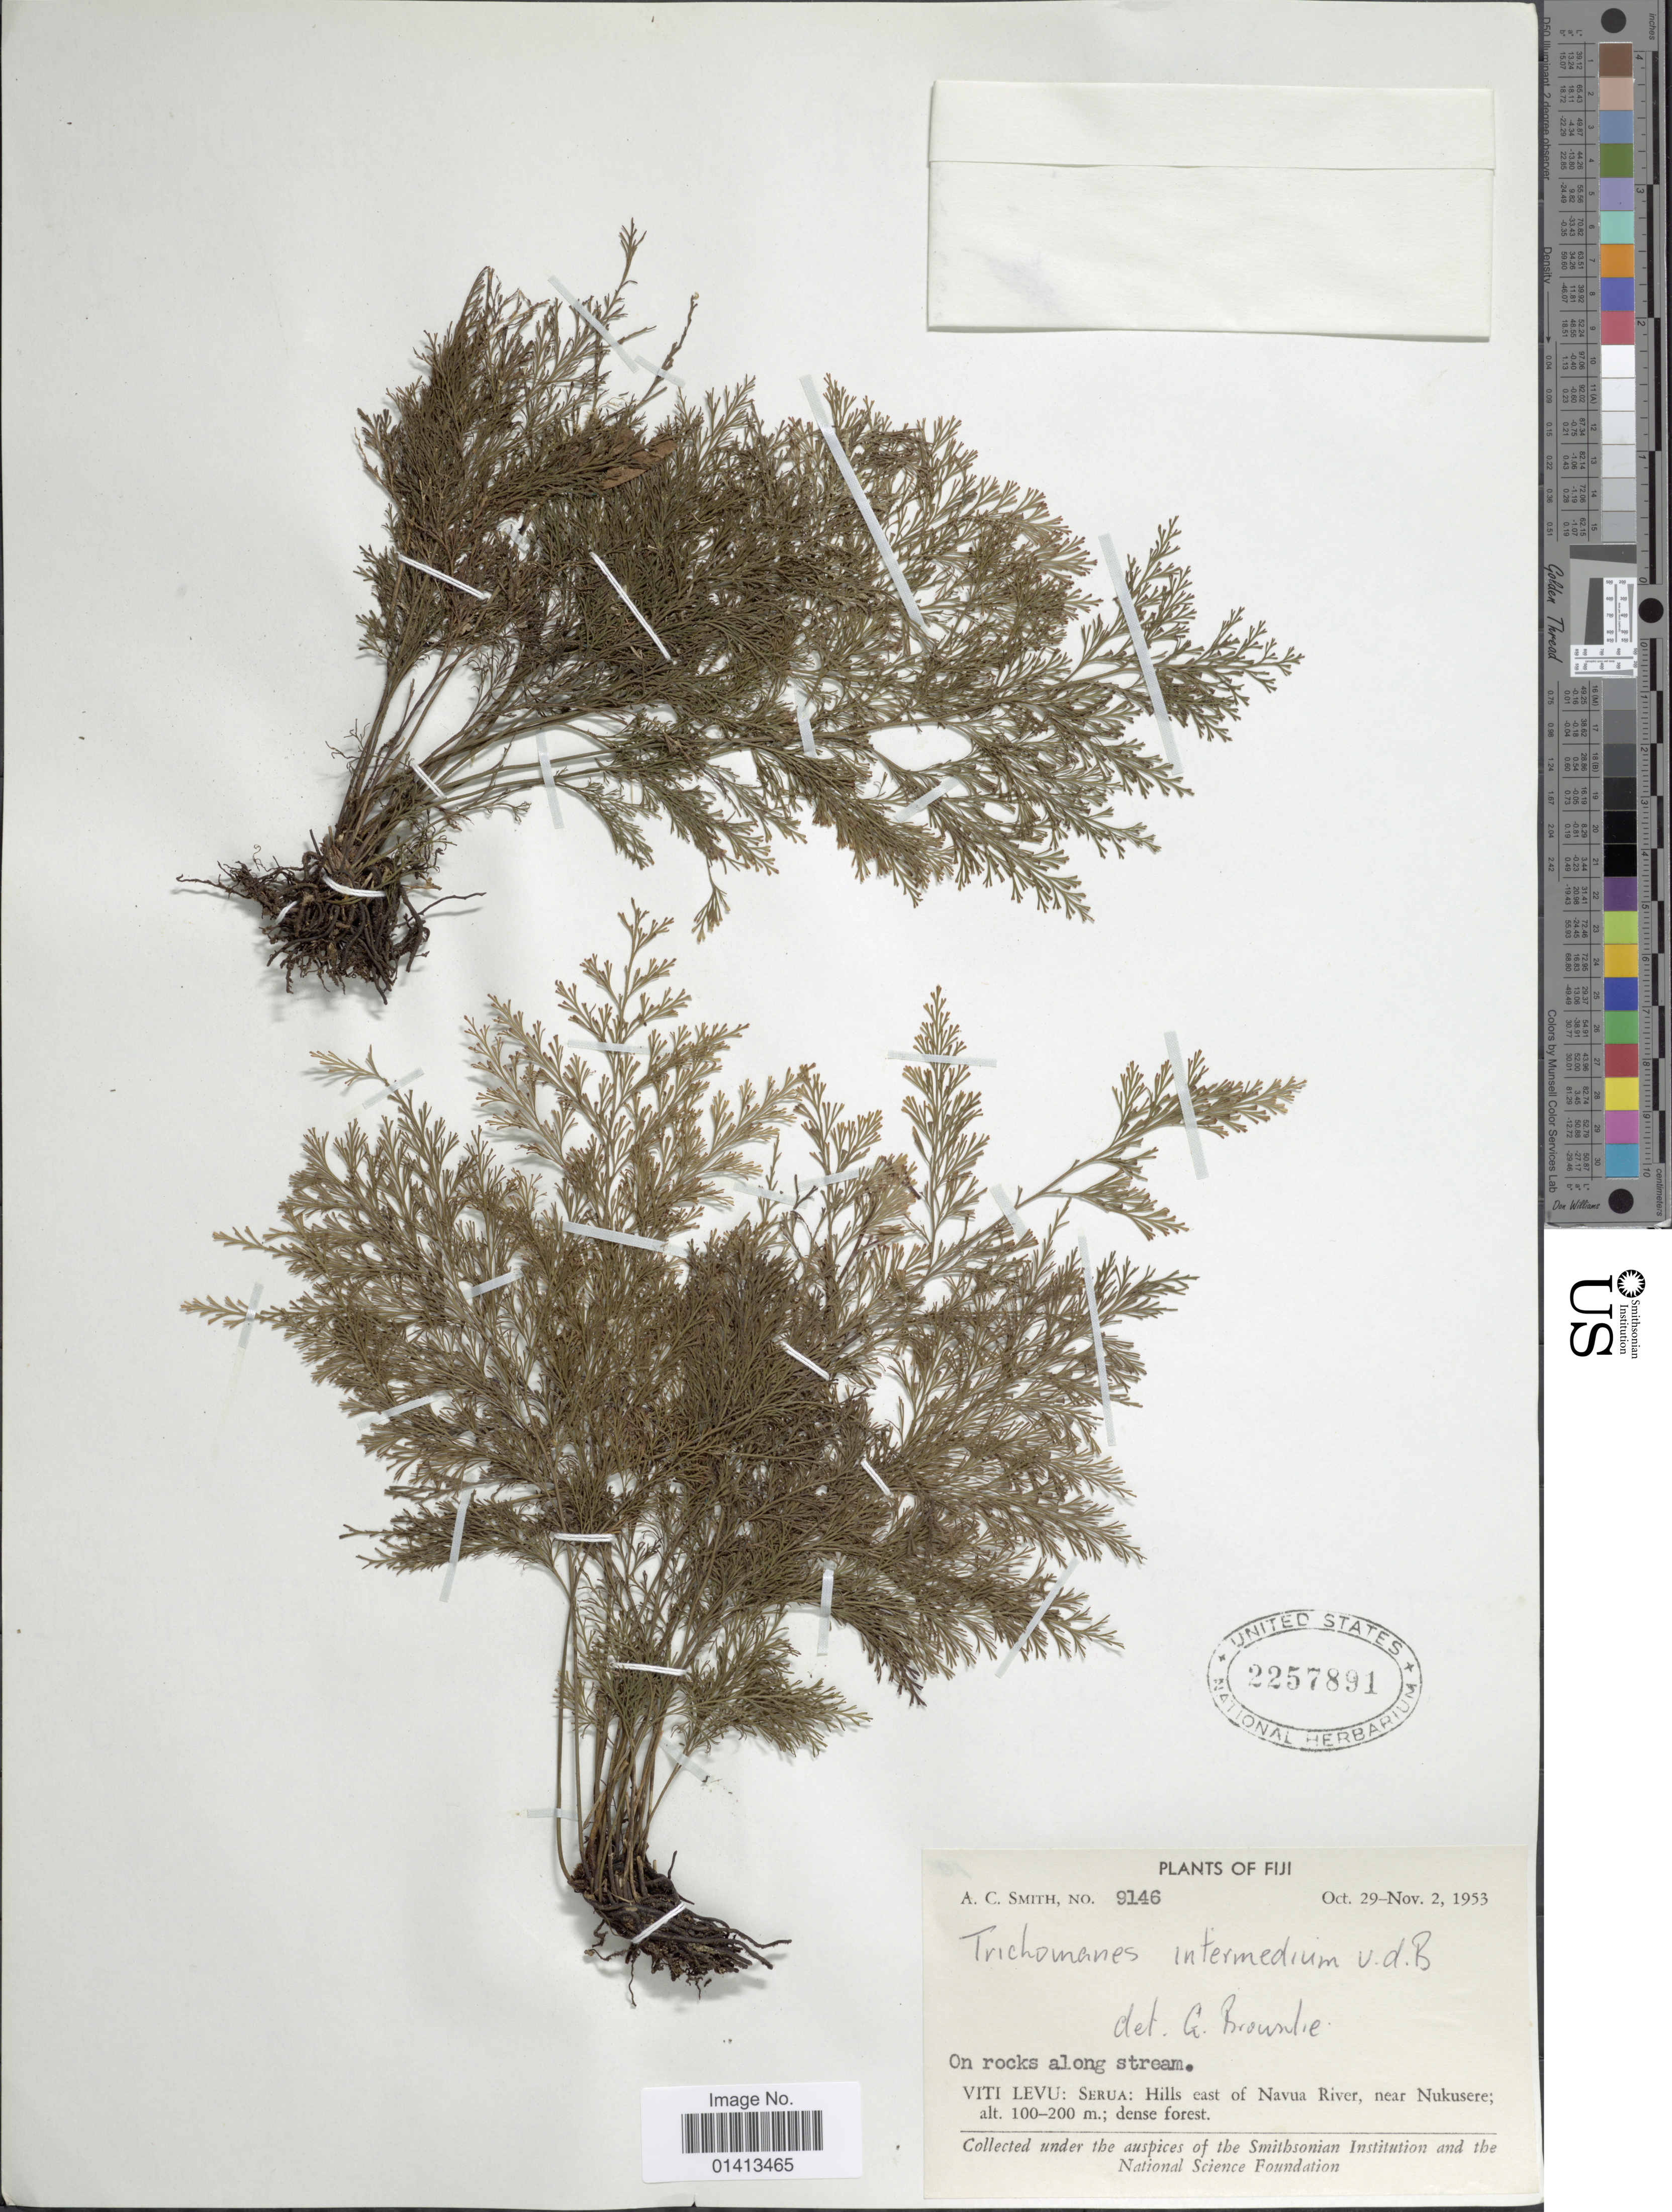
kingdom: Plantae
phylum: Tracheophyta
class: Polypodiopsida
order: Hymenophyllales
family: Hymenophyllaceae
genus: Crepidomanes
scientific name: Crepidomanes intermedium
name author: (Bosch) Ebihara & K. Iwats.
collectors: A. C. Smith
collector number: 9146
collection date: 1953-10-29/1953-11-02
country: Fiji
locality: Viti Levu: Serua; Hills east of Navua River, near Nukusere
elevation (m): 100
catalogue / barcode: US 2257891